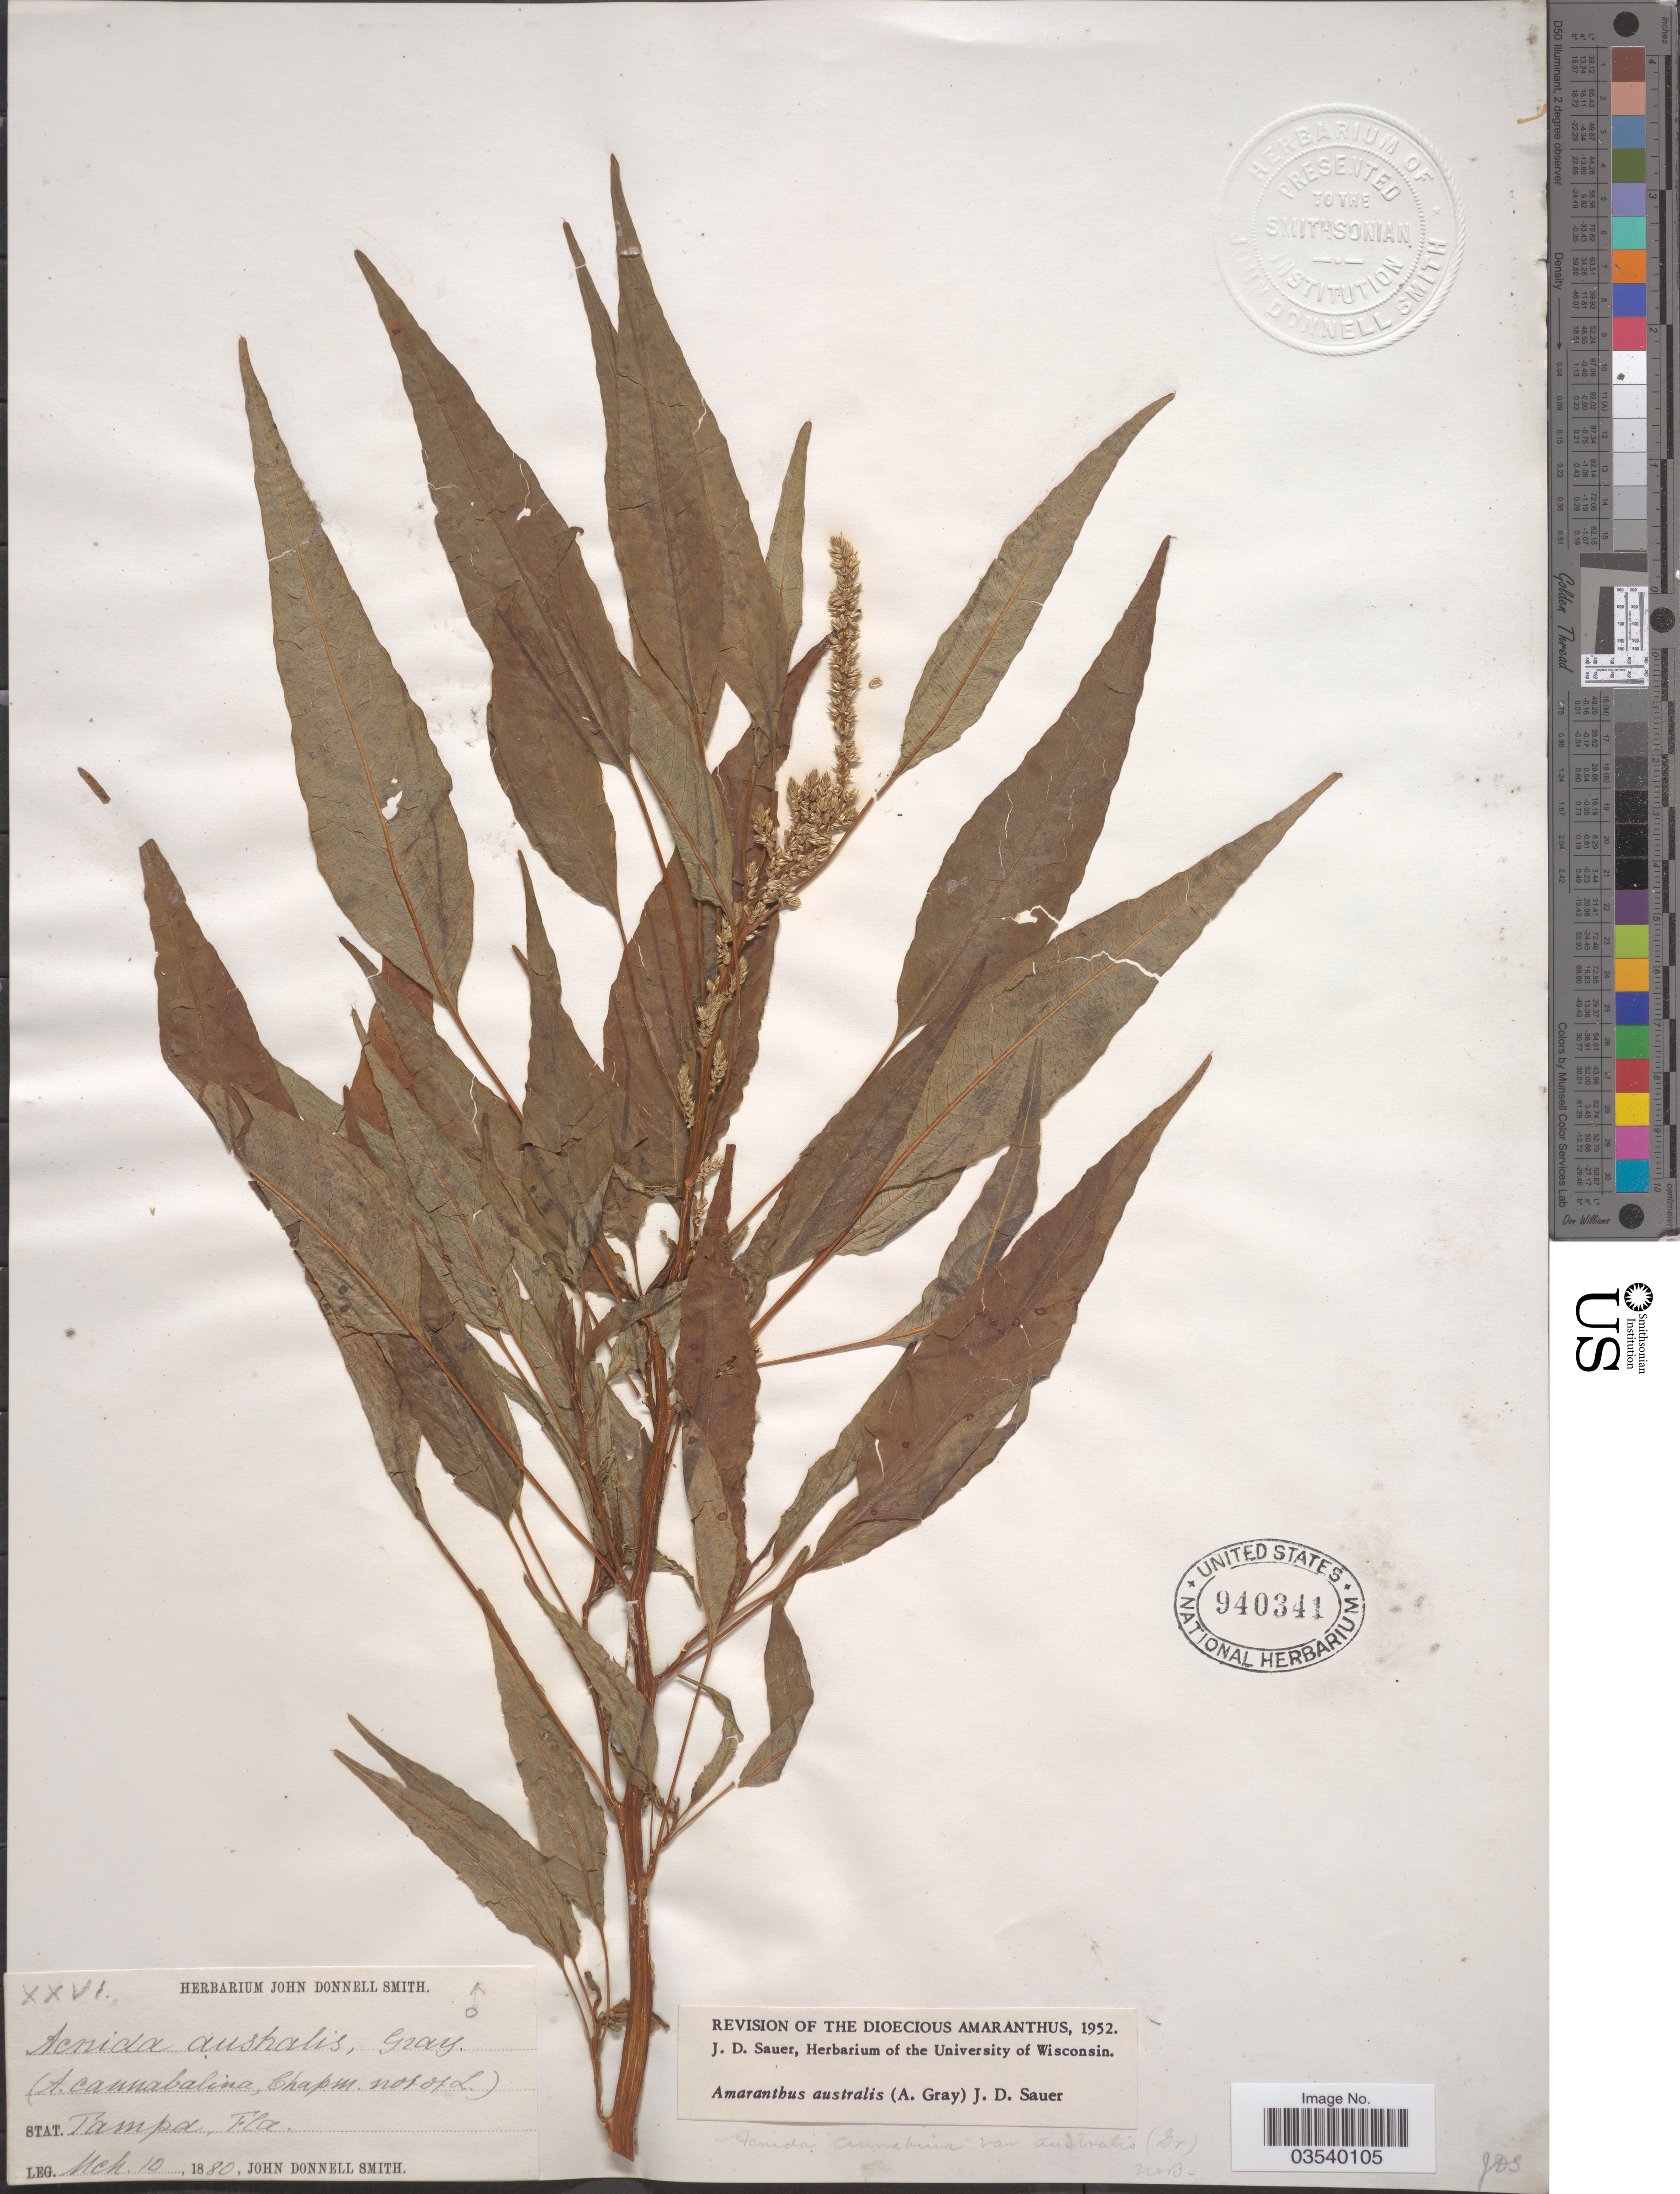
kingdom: Plantae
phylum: Tracheophyta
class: Magnoliopsida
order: Caryophyllales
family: Amaranthaceae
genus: Amaranthus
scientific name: Amaranthus australis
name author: (A. Gray) J.D. Sauer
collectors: J. Donnell Smith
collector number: XXVI?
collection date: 1880-03-10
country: United States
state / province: Florida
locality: Stat. Tampa.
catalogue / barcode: US 940341